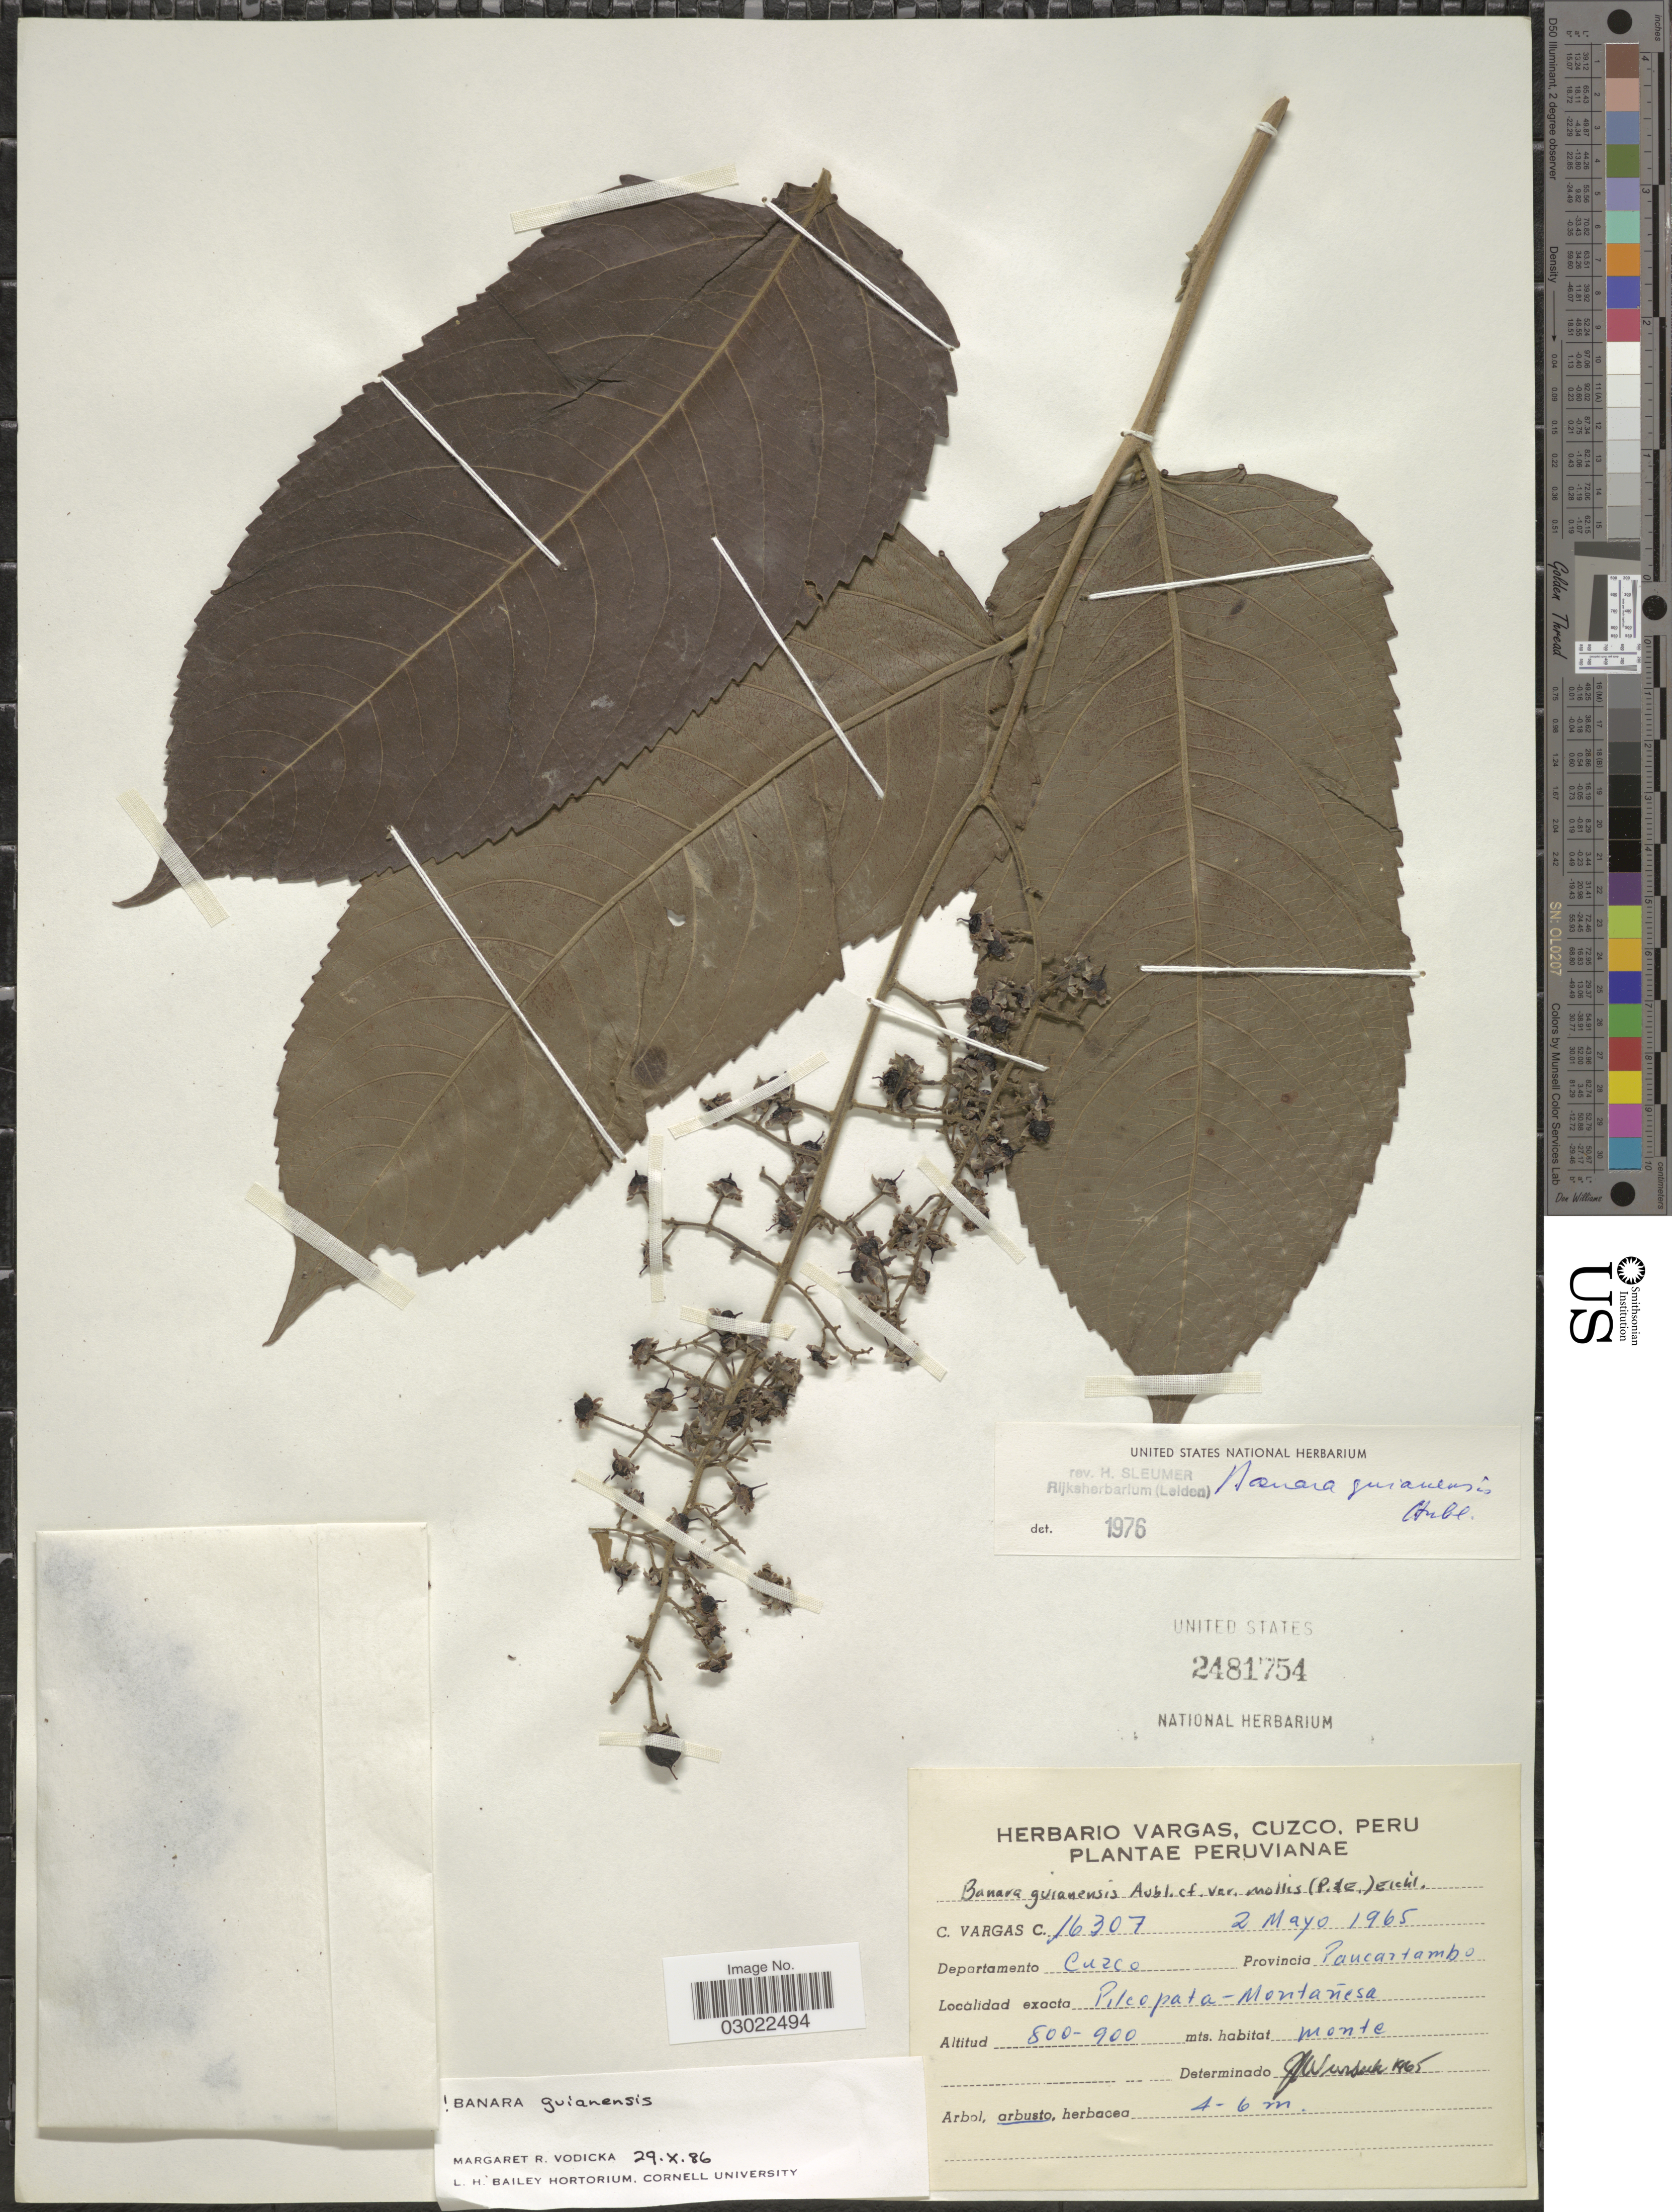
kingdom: Plantae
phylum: Tracheophyta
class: Magnoliopsida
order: Malpighiales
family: Salicaceae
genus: Banara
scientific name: Banara guianensis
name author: Aubl.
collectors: C. Vargas Calderón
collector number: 16307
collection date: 1965-05-02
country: Peru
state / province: Cusco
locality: Departamento Cuzco, Provincia Paucartambo. Pilcopata - Montanesa.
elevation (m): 800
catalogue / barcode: US 2481754